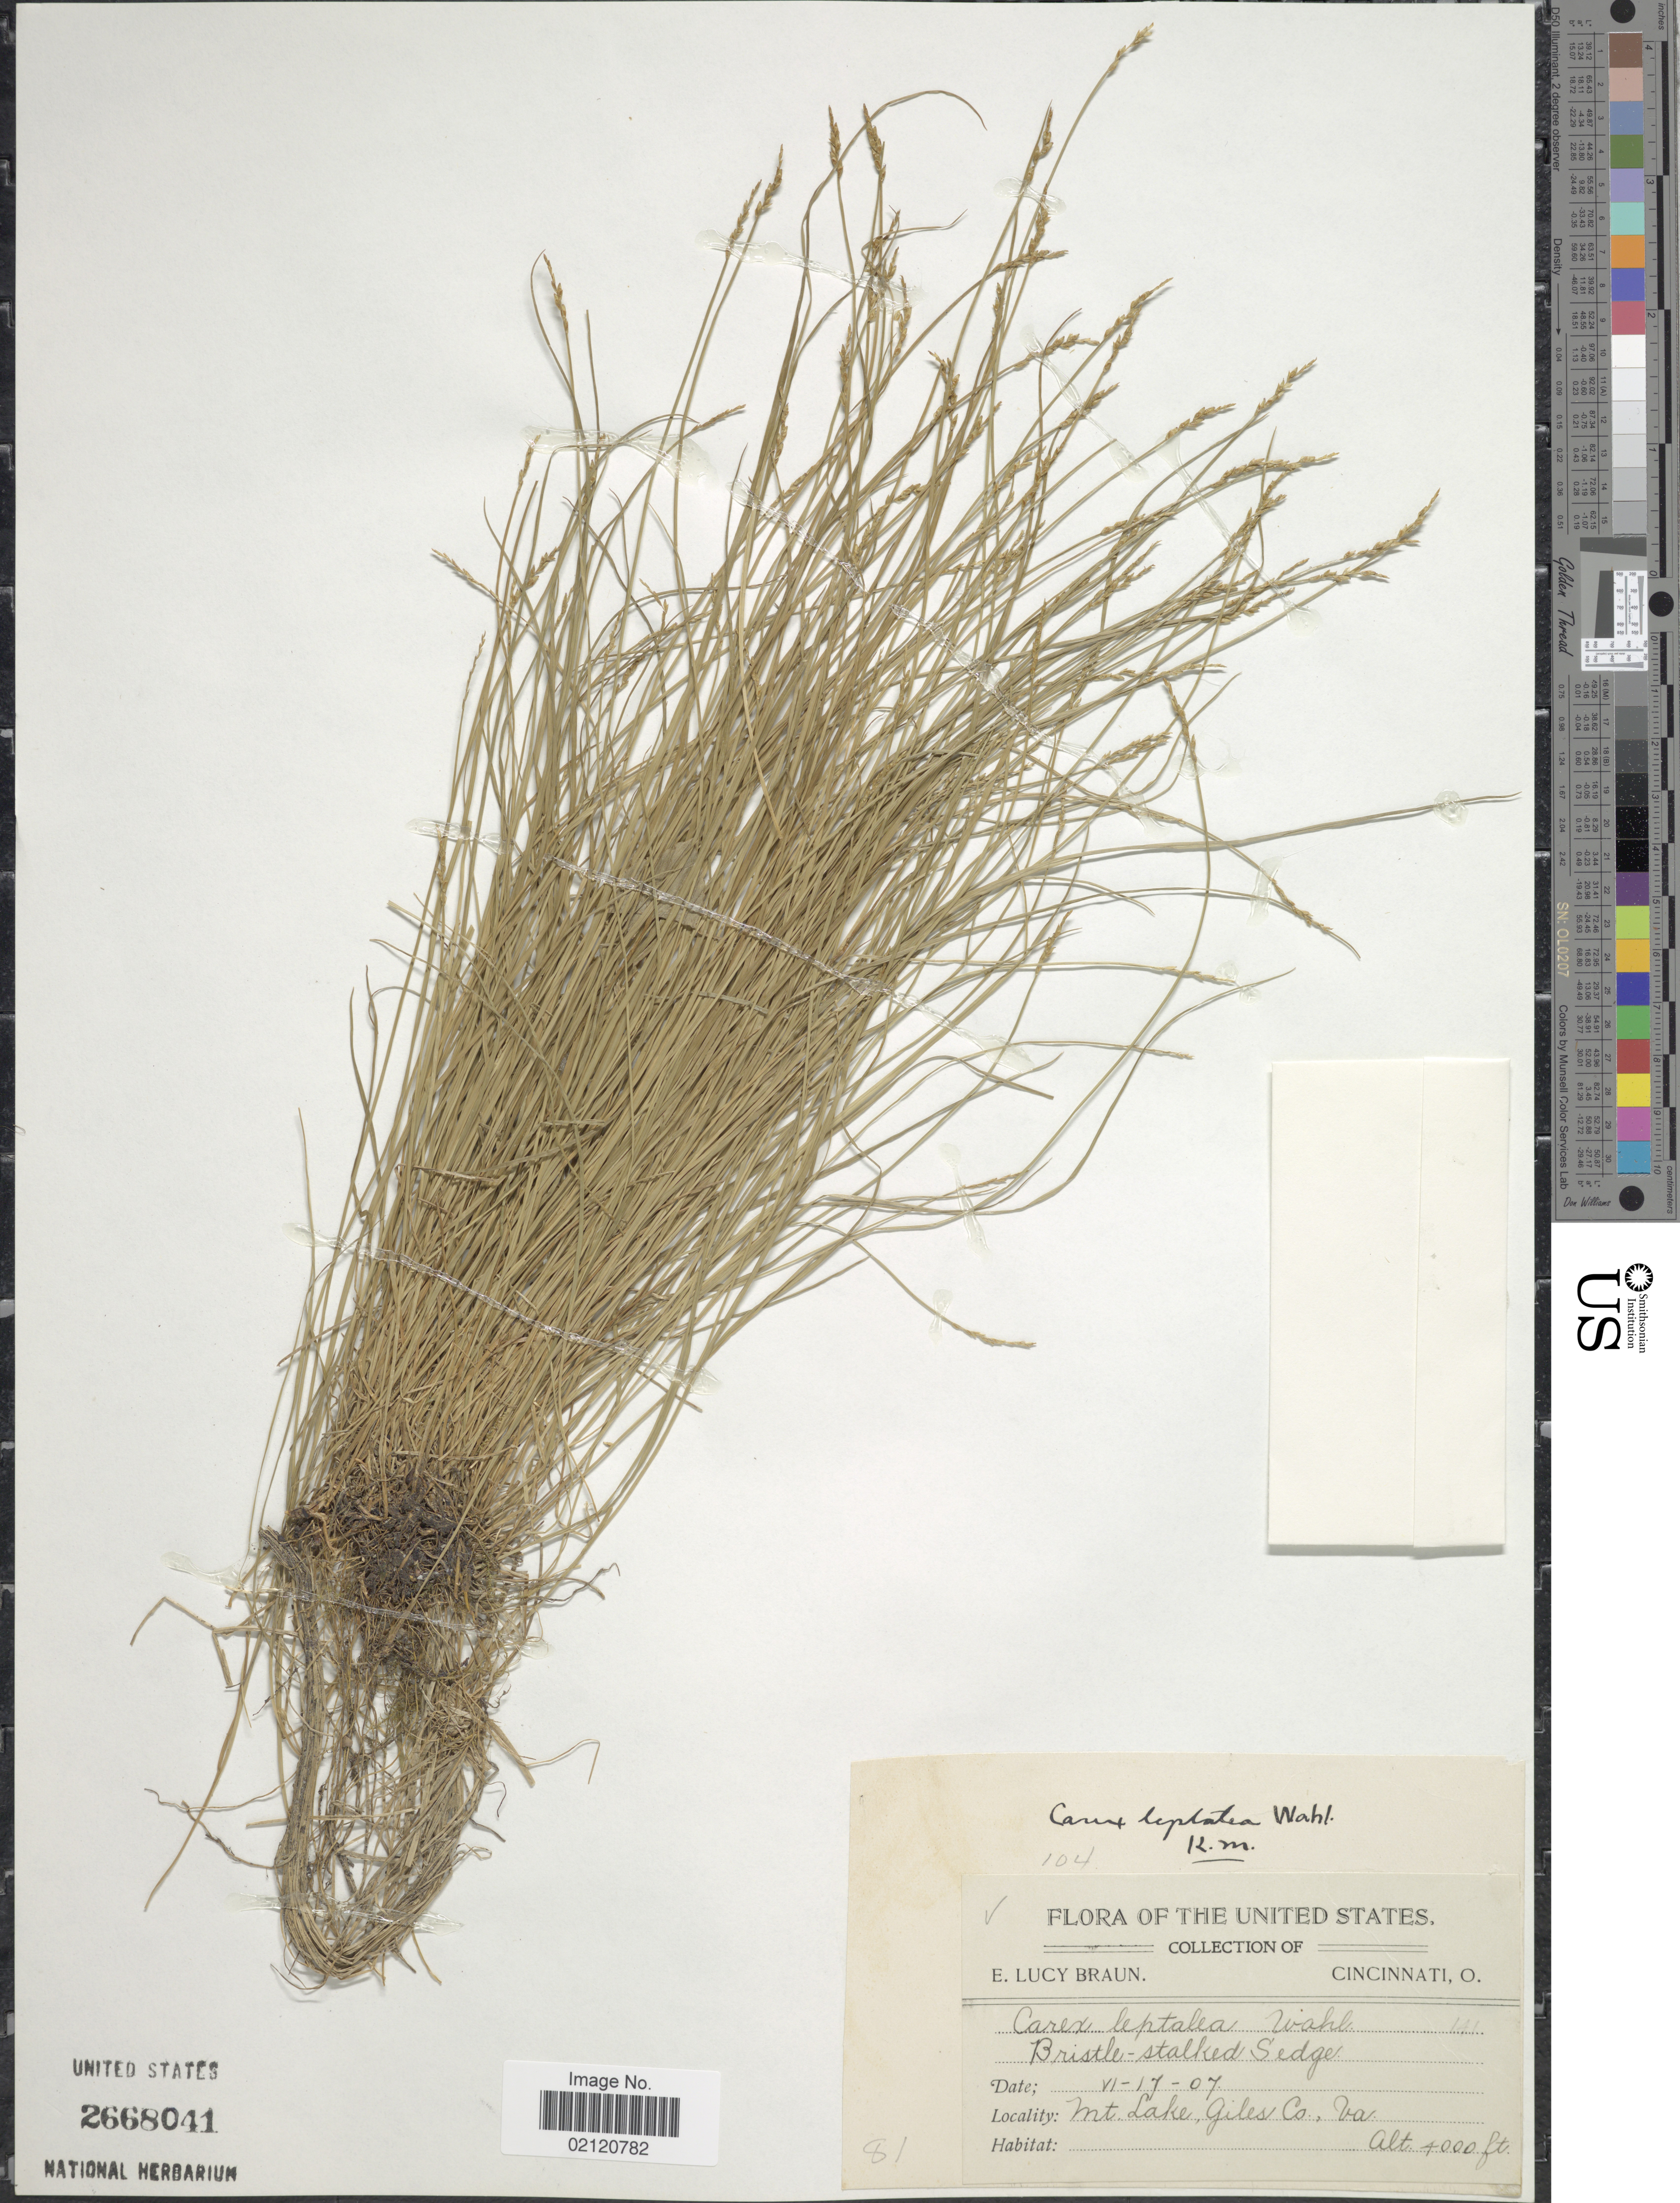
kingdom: Plantae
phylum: Tracheophyta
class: Liliopsida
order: Poales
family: Cyperaceae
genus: Carex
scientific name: Carex leptalea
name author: Wahlenb.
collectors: E. L. Braun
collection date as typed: Transcribed d/m/y: 17/6/7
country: United States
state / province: Virginia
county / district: Giles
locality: Mt. Lake, Giles Co., Va.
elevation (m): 1219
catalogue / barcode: US 2668041